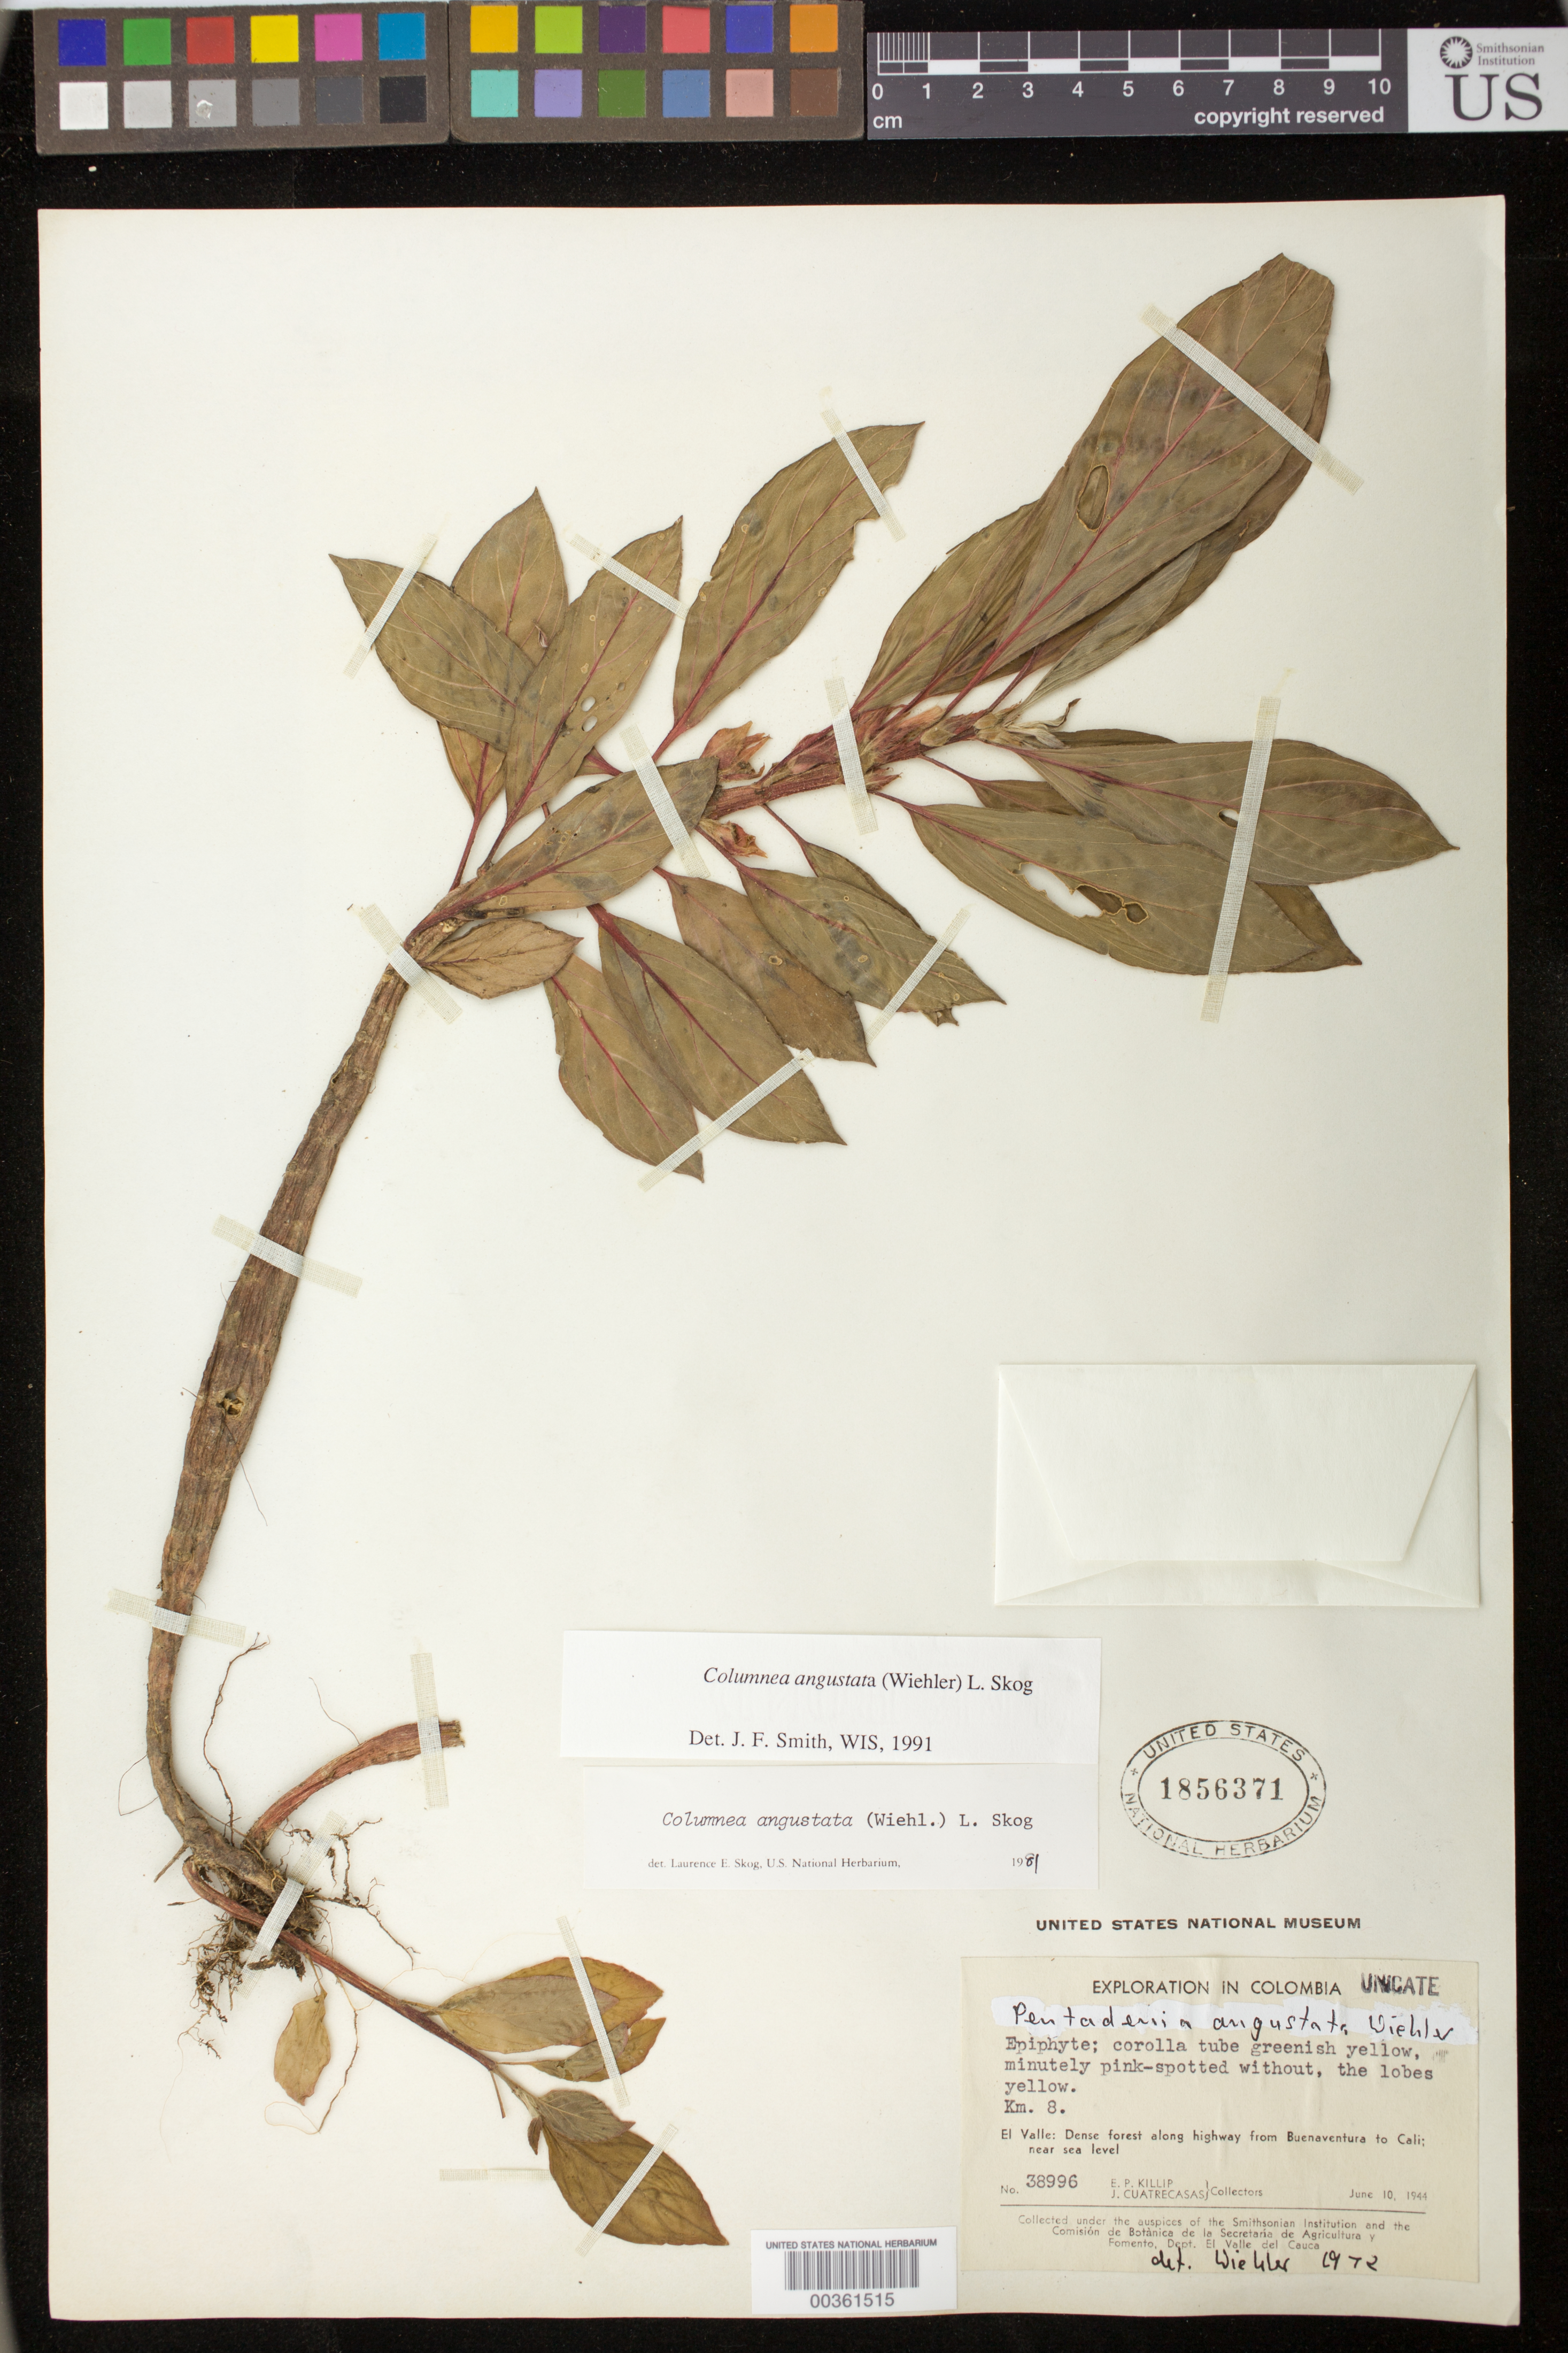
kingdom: Plantae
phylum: Tracheophyta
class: Magnoliopsida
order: Lamiales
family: Gesneriaceae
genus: Columnea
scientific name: Columnea angustata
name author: (Wiehler) L.E. Skog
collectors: E. P. Killip & J. Cuatrecasas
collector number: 38996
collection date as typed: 10 Jun 1944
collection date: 1944-06-10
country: Colombia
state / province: Valle del Cauca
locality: El Valle: along highway from Buenaventura to Cali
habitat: Dense forest near sea level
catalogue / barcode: US 1856371